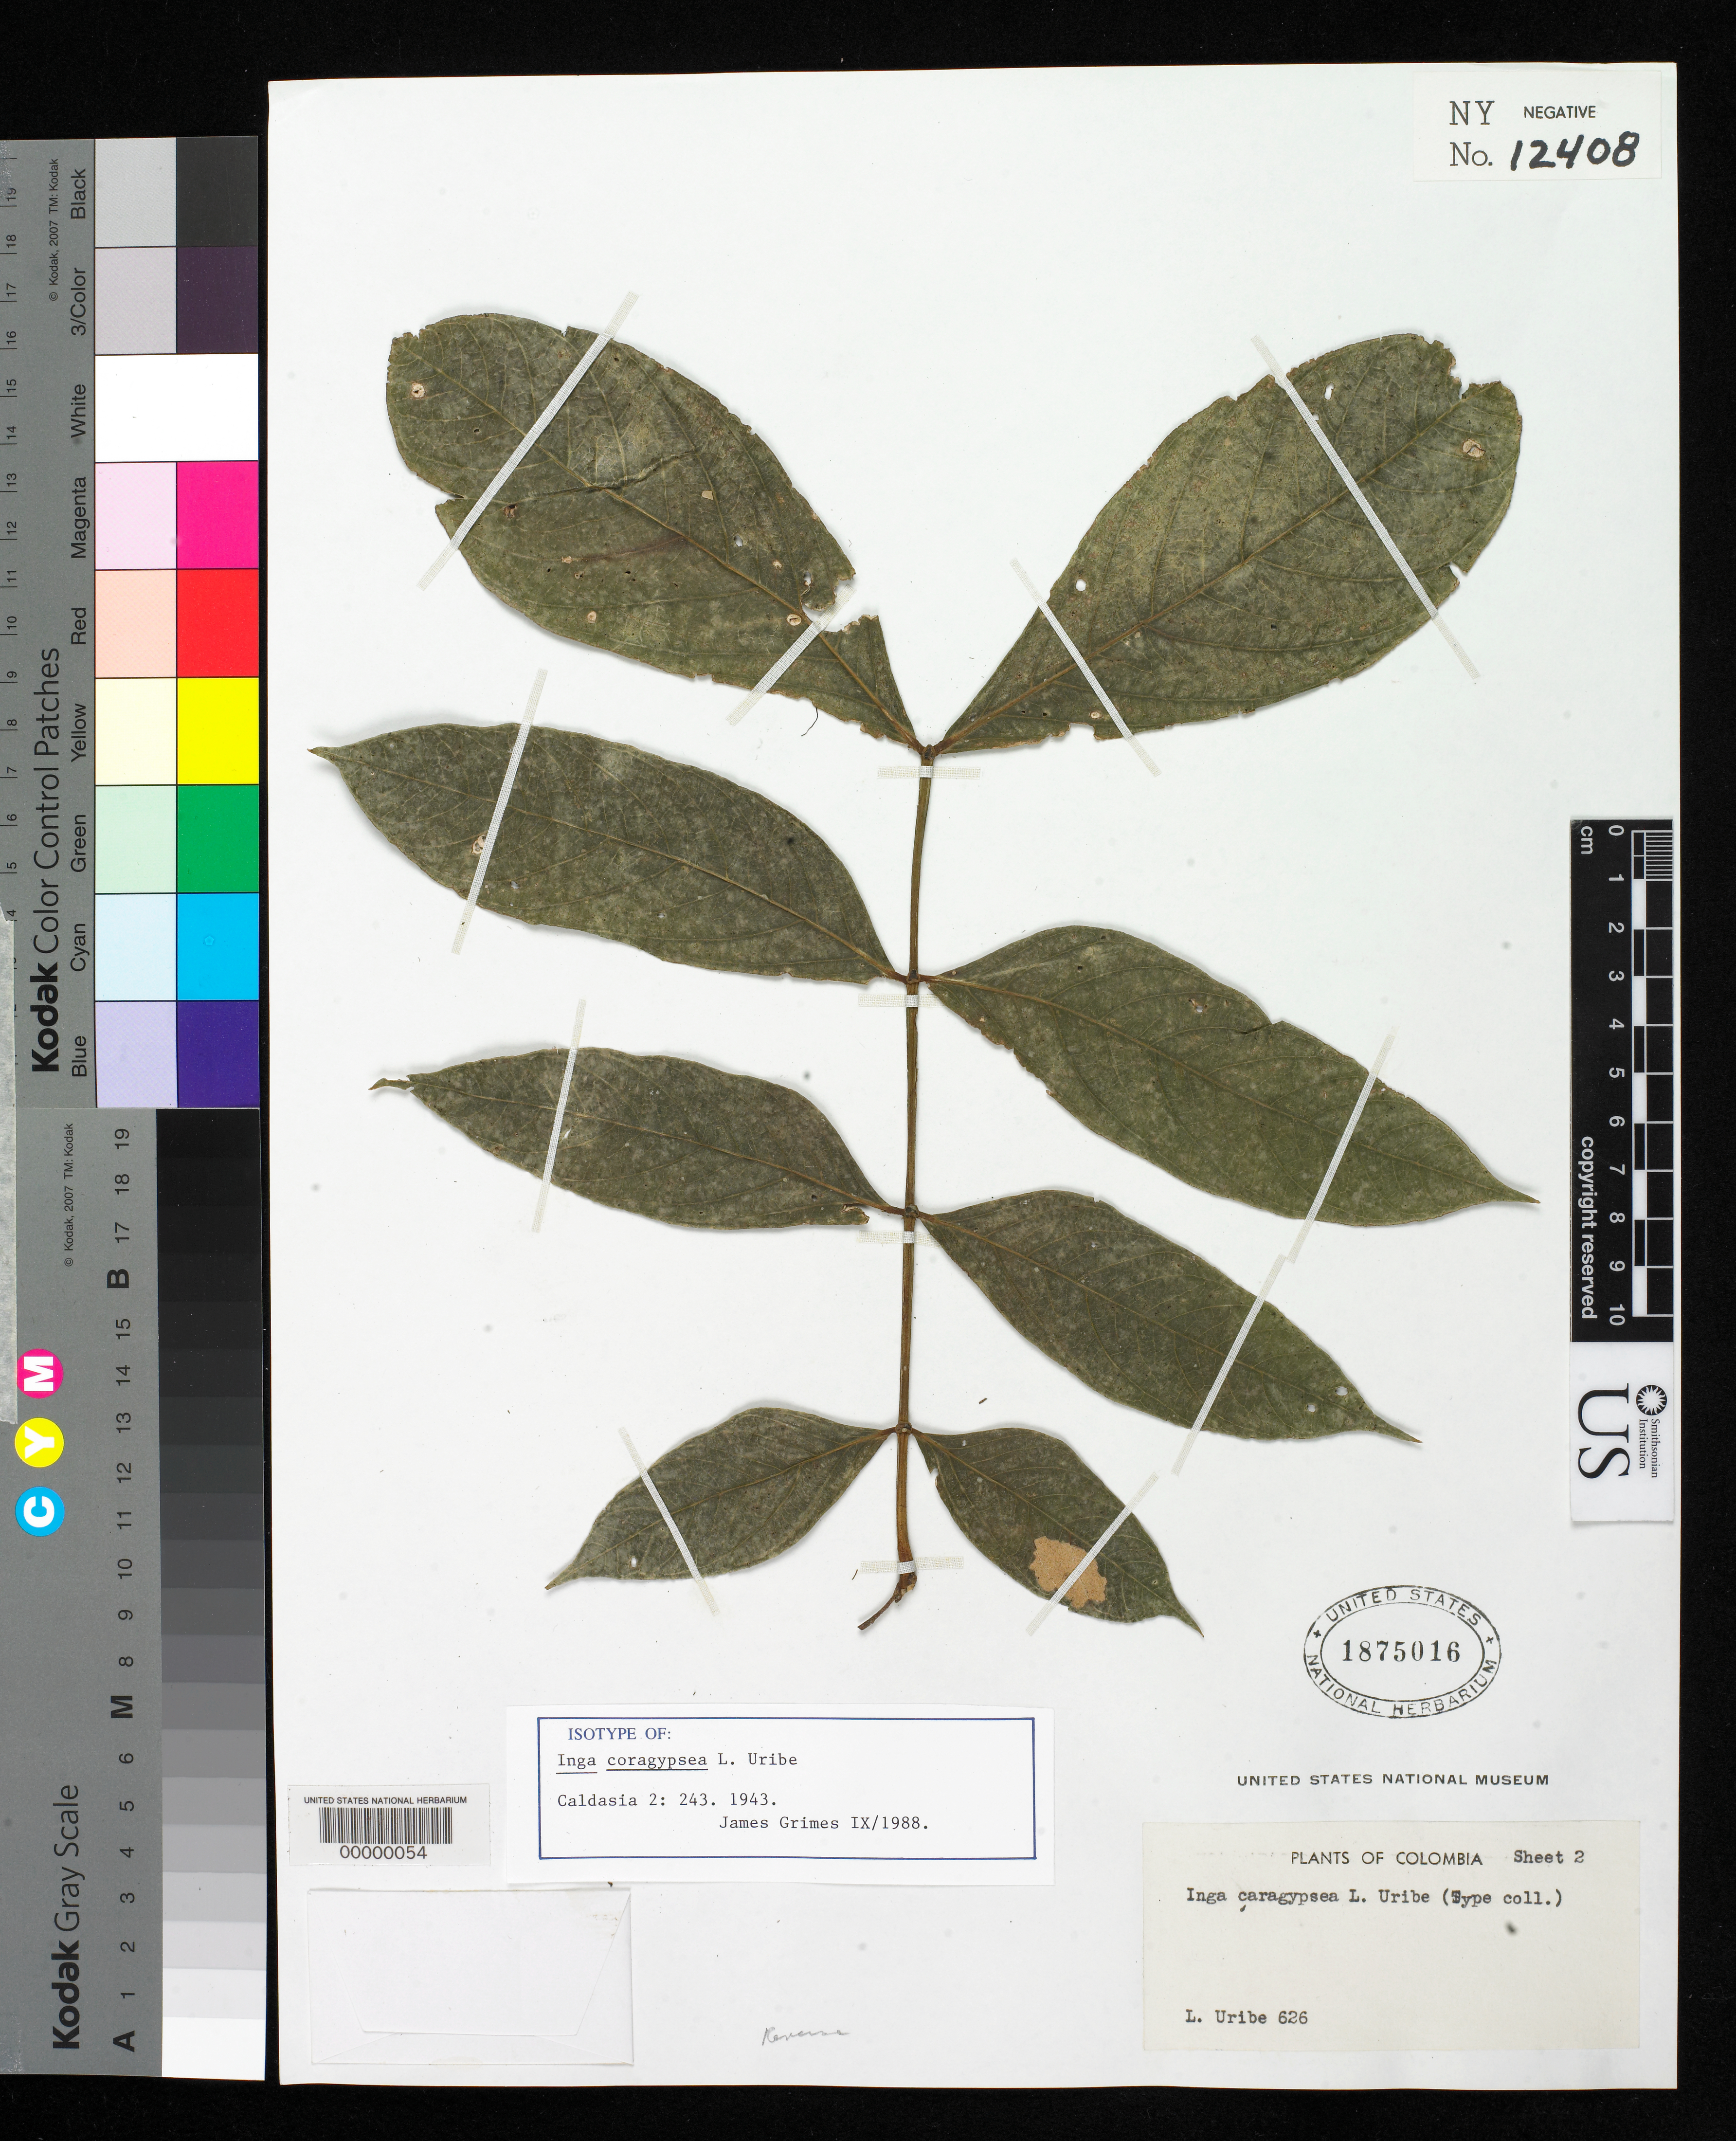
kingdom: Plantae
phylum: Tracheophyta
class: Magnoliopsida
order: Fabales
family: Fabaceae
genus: Inga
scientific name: Inga coragypsea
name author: L. Uribe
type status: Isotype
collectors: L. Uribe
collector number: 626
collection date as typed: Mar 1942 and -- May 1943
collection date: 1942-03,1943-05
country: Colombia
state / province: Santander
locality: Rio Ture between Bolivar and Guavata.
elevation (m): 1800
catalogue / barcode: US 1875016